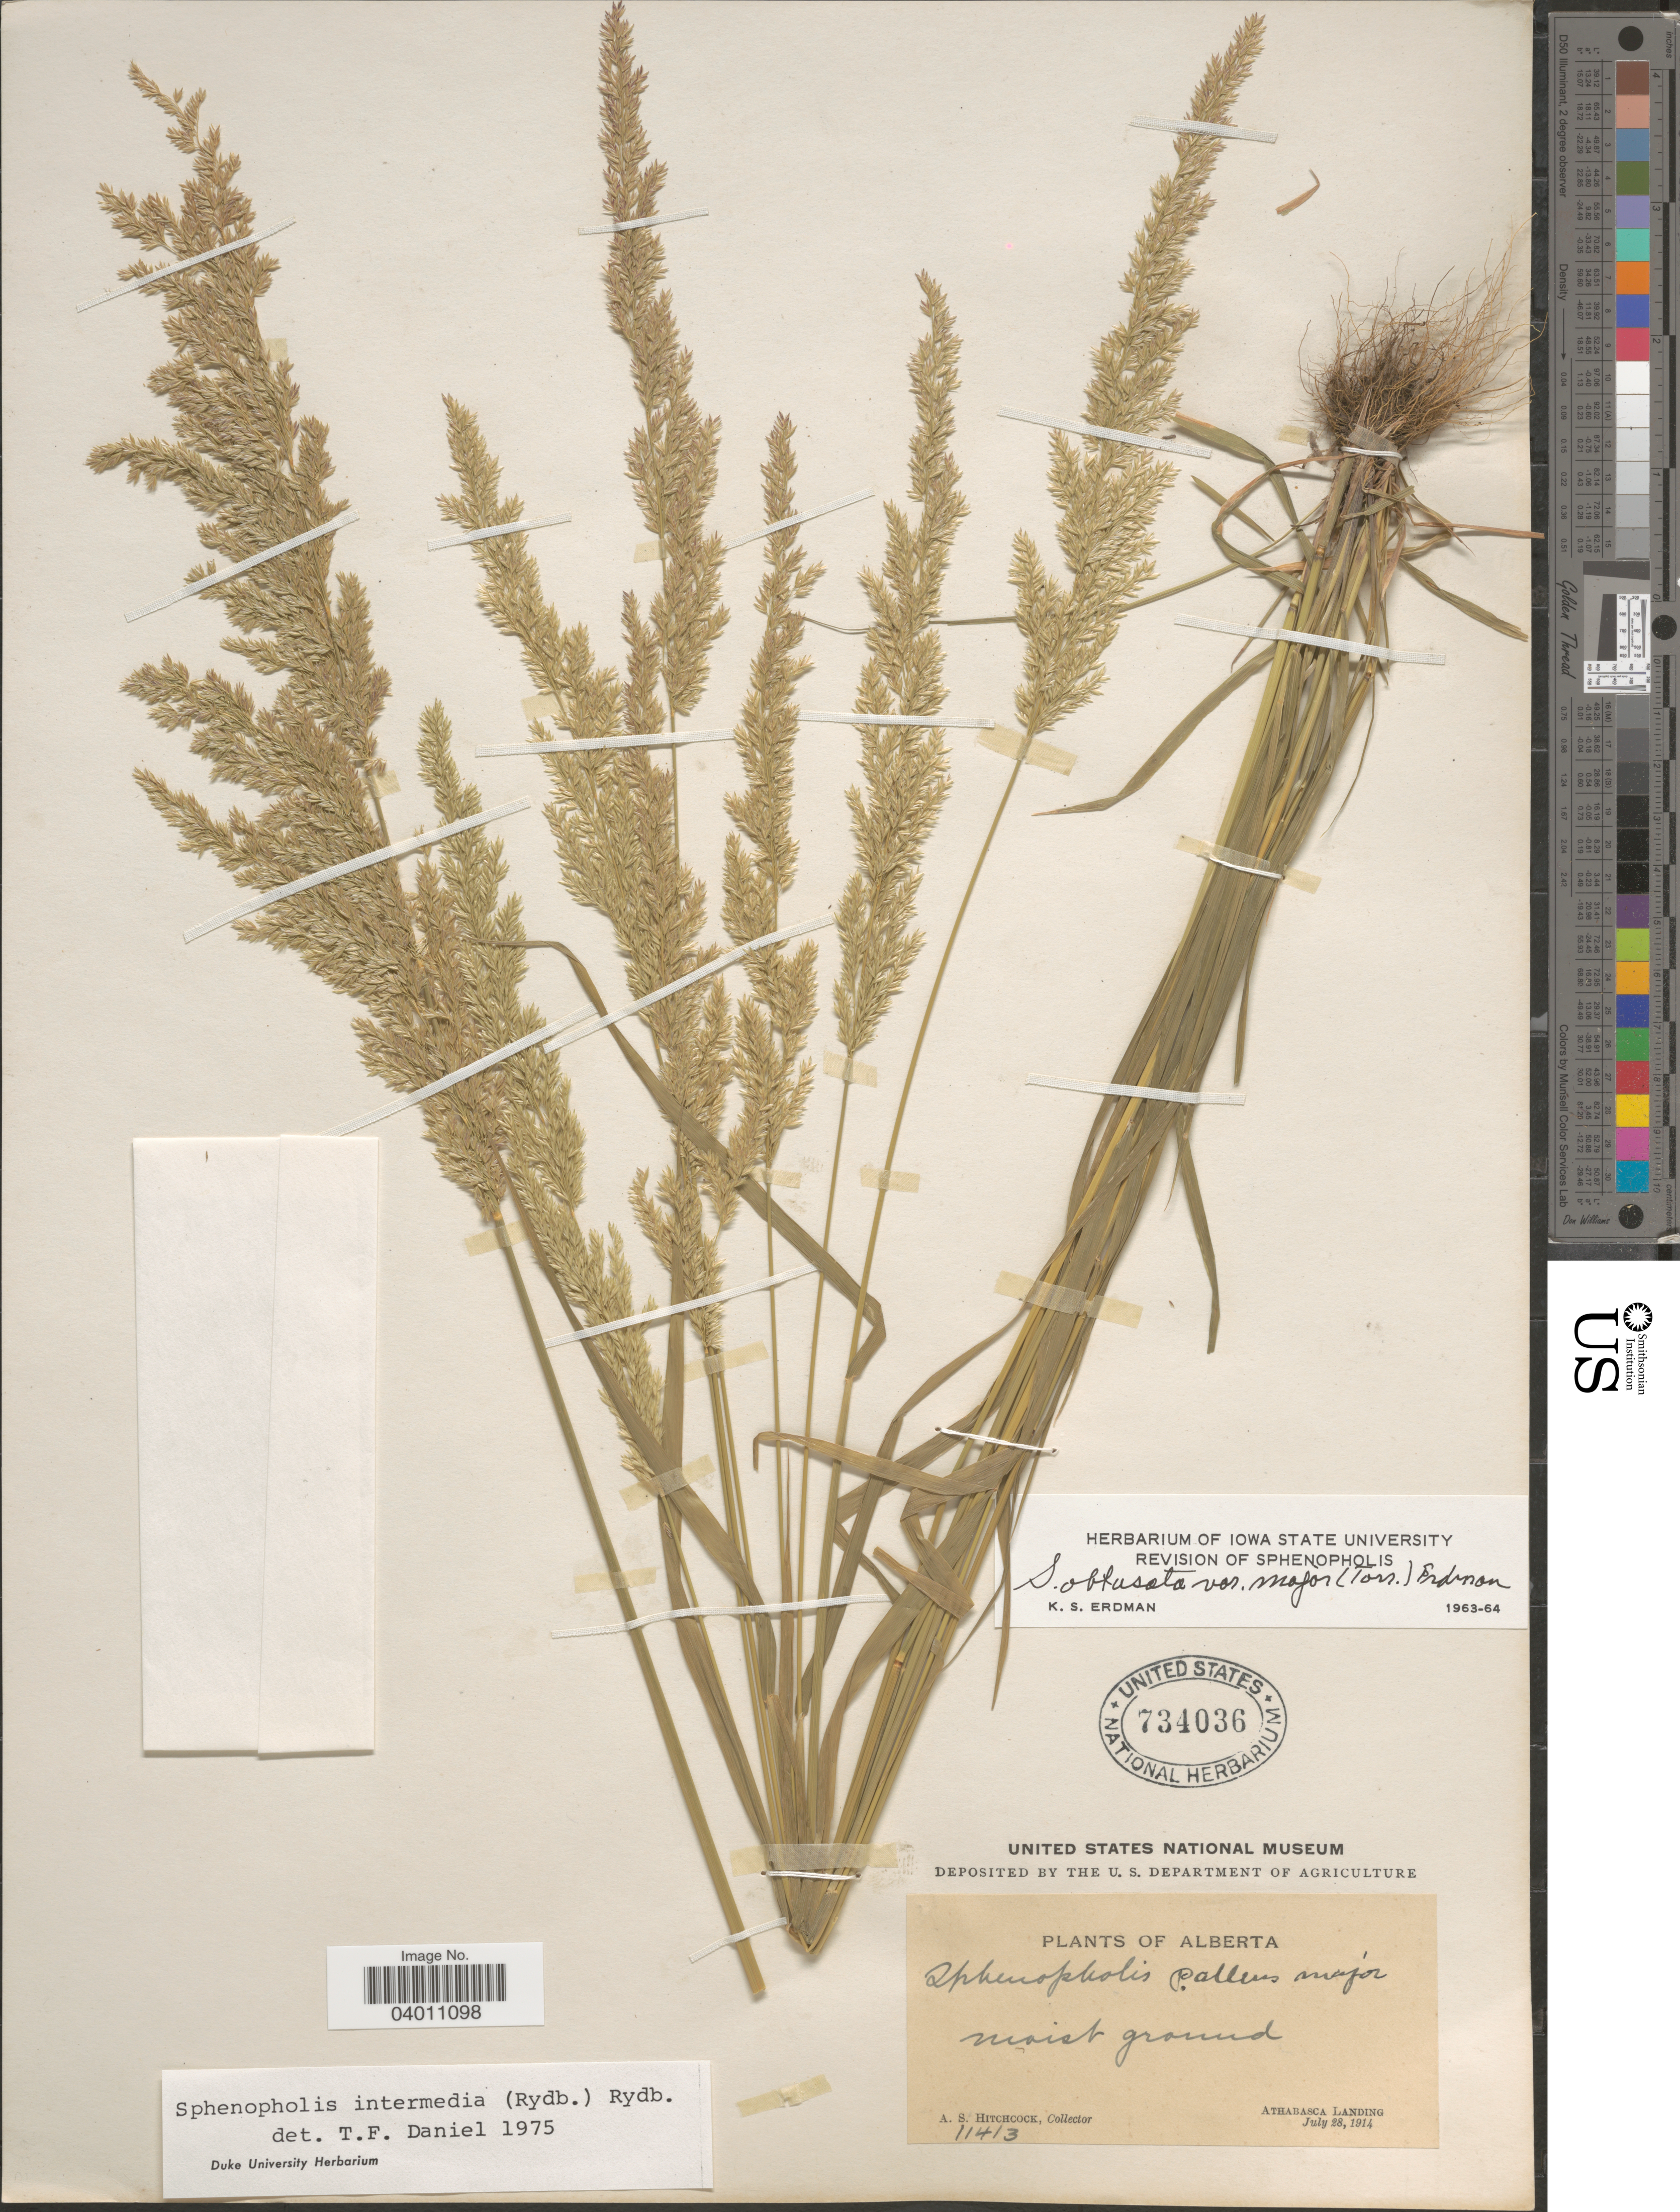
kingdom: Plantae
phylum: Tracheophyta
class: Liliopsida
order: Poales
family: Poaceae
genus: Sphenopholis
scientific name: Sphenopholis intermedia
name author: (Rydb.) Rydb.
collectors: A. S. Hitchcock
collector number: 11413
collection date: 1914-07-28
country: Canada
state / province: Alberta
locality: Athabasca Landing.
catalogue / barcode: US 734036